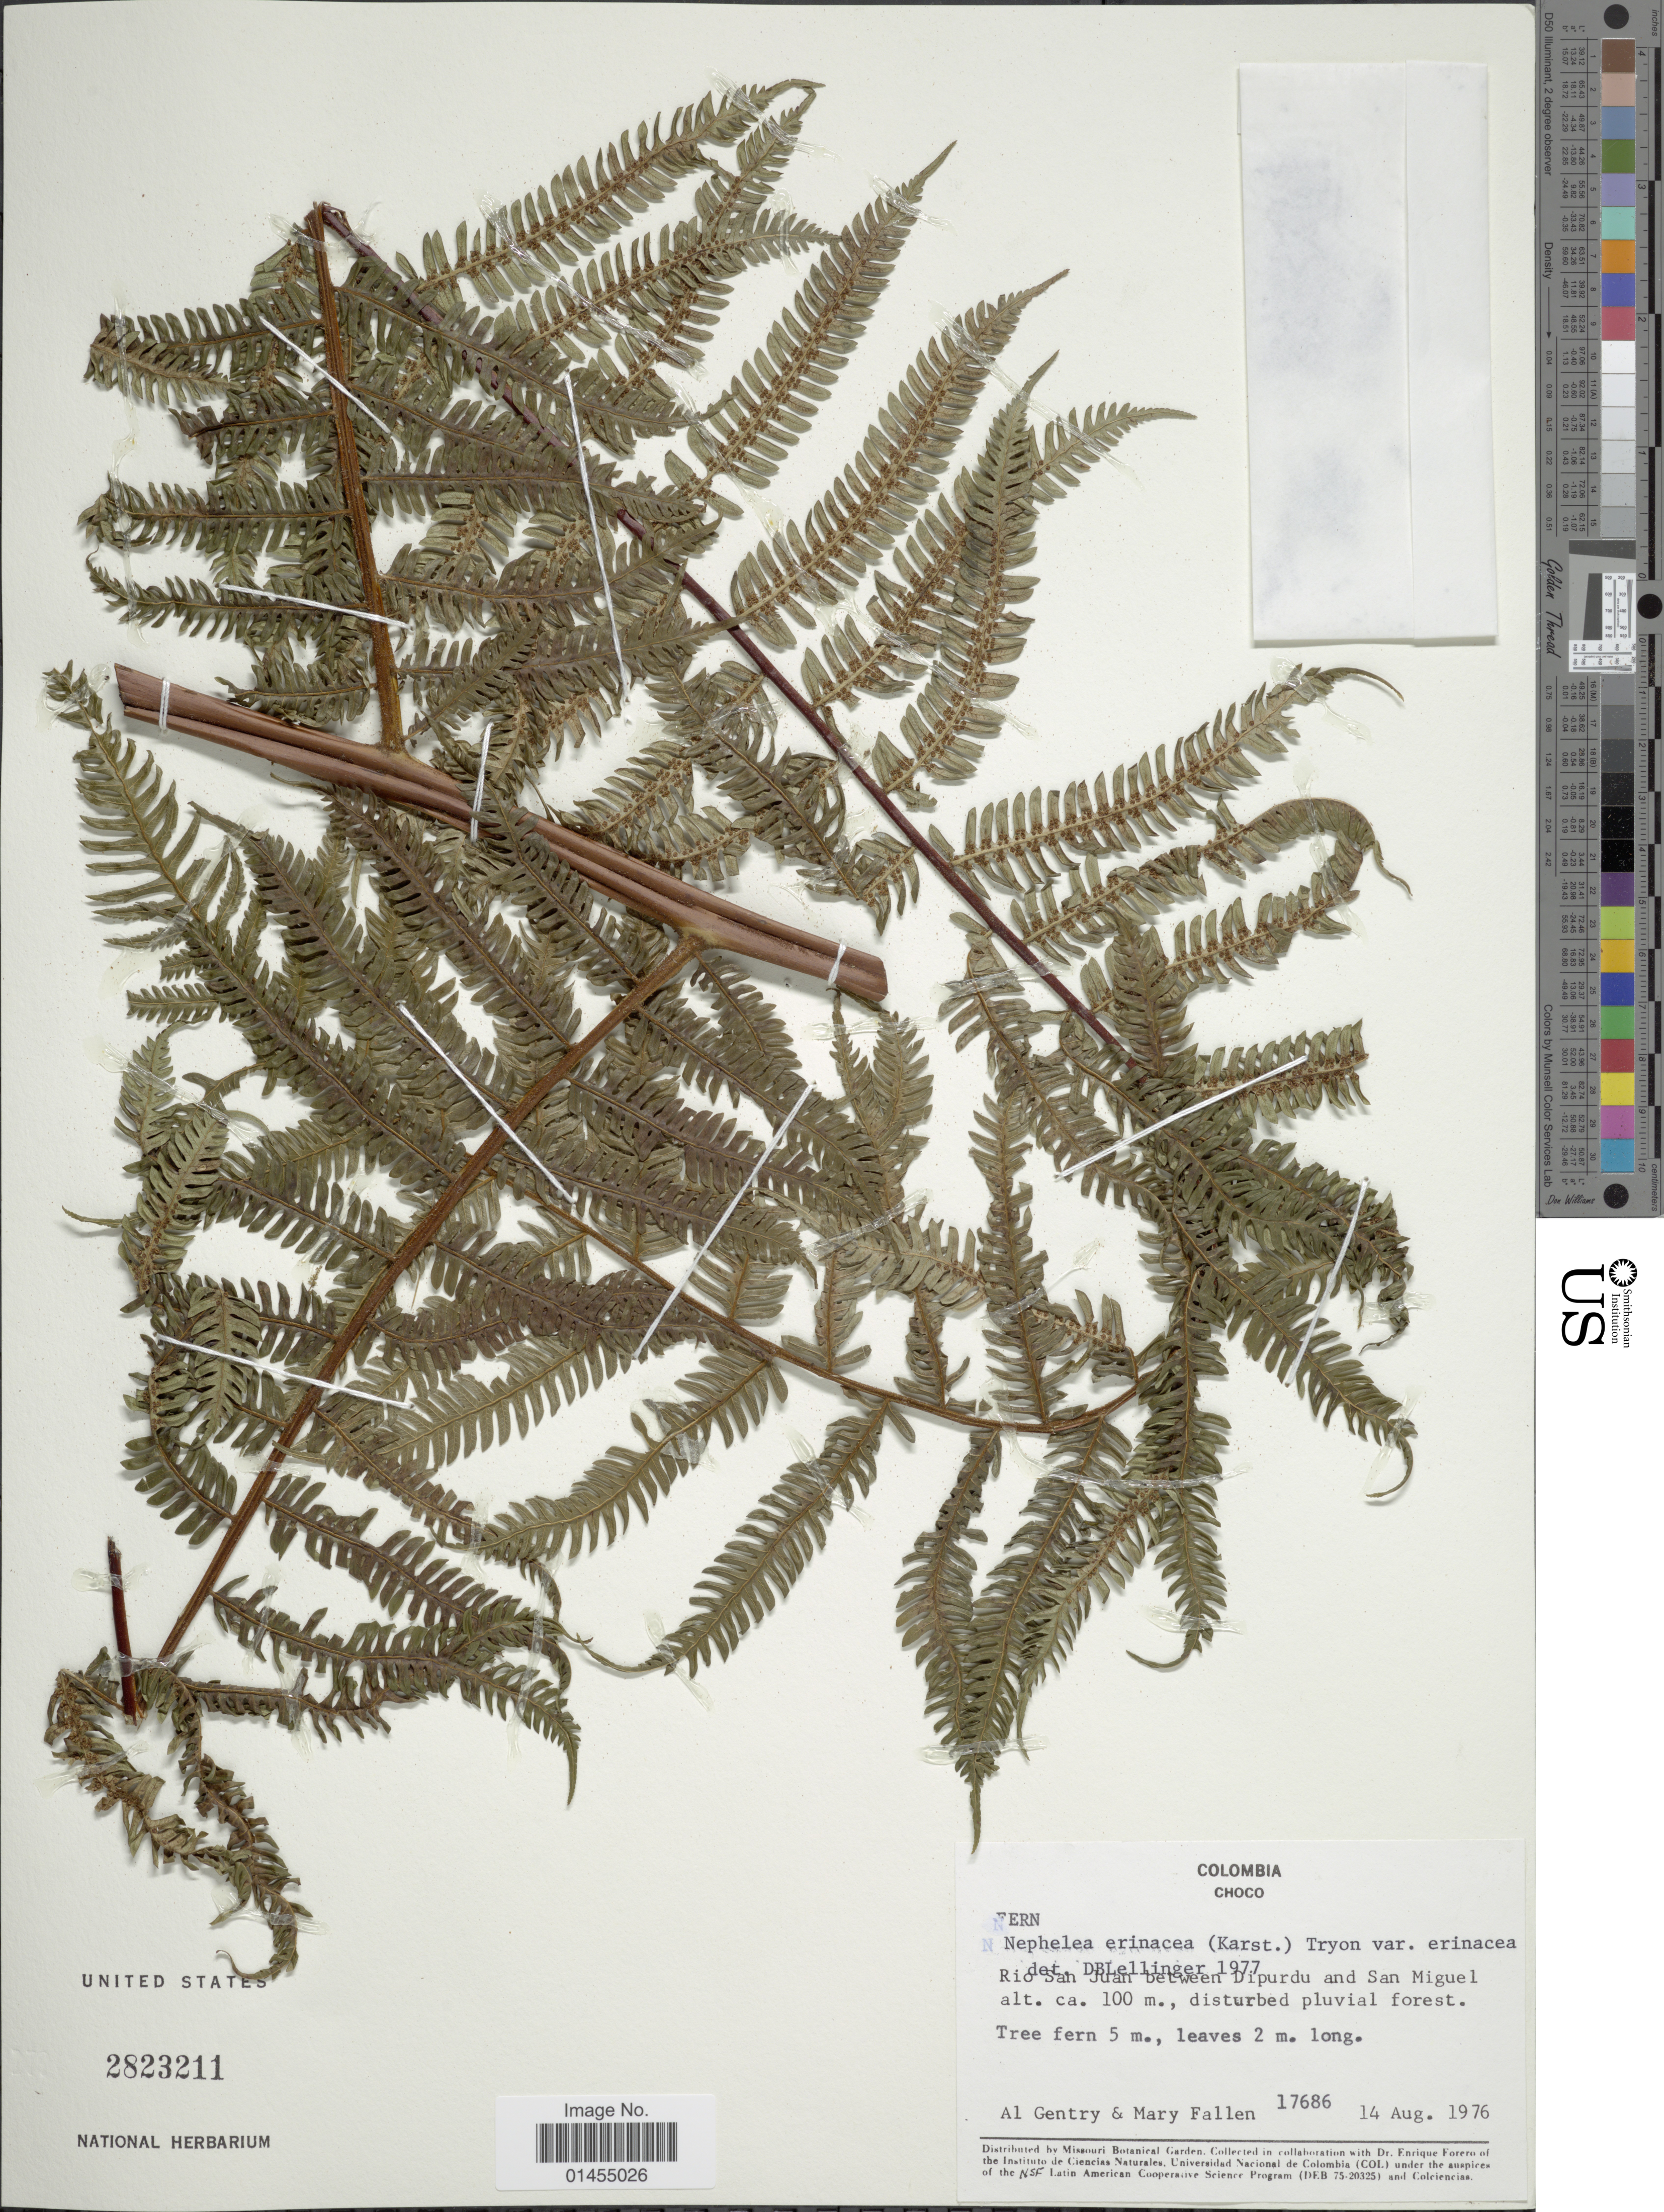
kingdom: Plantae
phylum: Tracheophyta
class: Polypodiopsida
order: Cyatheales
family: Cyatheaceae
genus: Alsophila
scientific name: Alsophila erinacea var. erinacea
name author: (H. Karst.) D.S. Conant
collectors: A. H. Gentry & M. Fallen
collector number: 17686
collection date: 1976-08-14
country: Colombia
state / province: Chocó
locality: Rio San Juan between Dipurdu and San Miguel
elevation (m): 100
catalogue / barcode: US 2823211